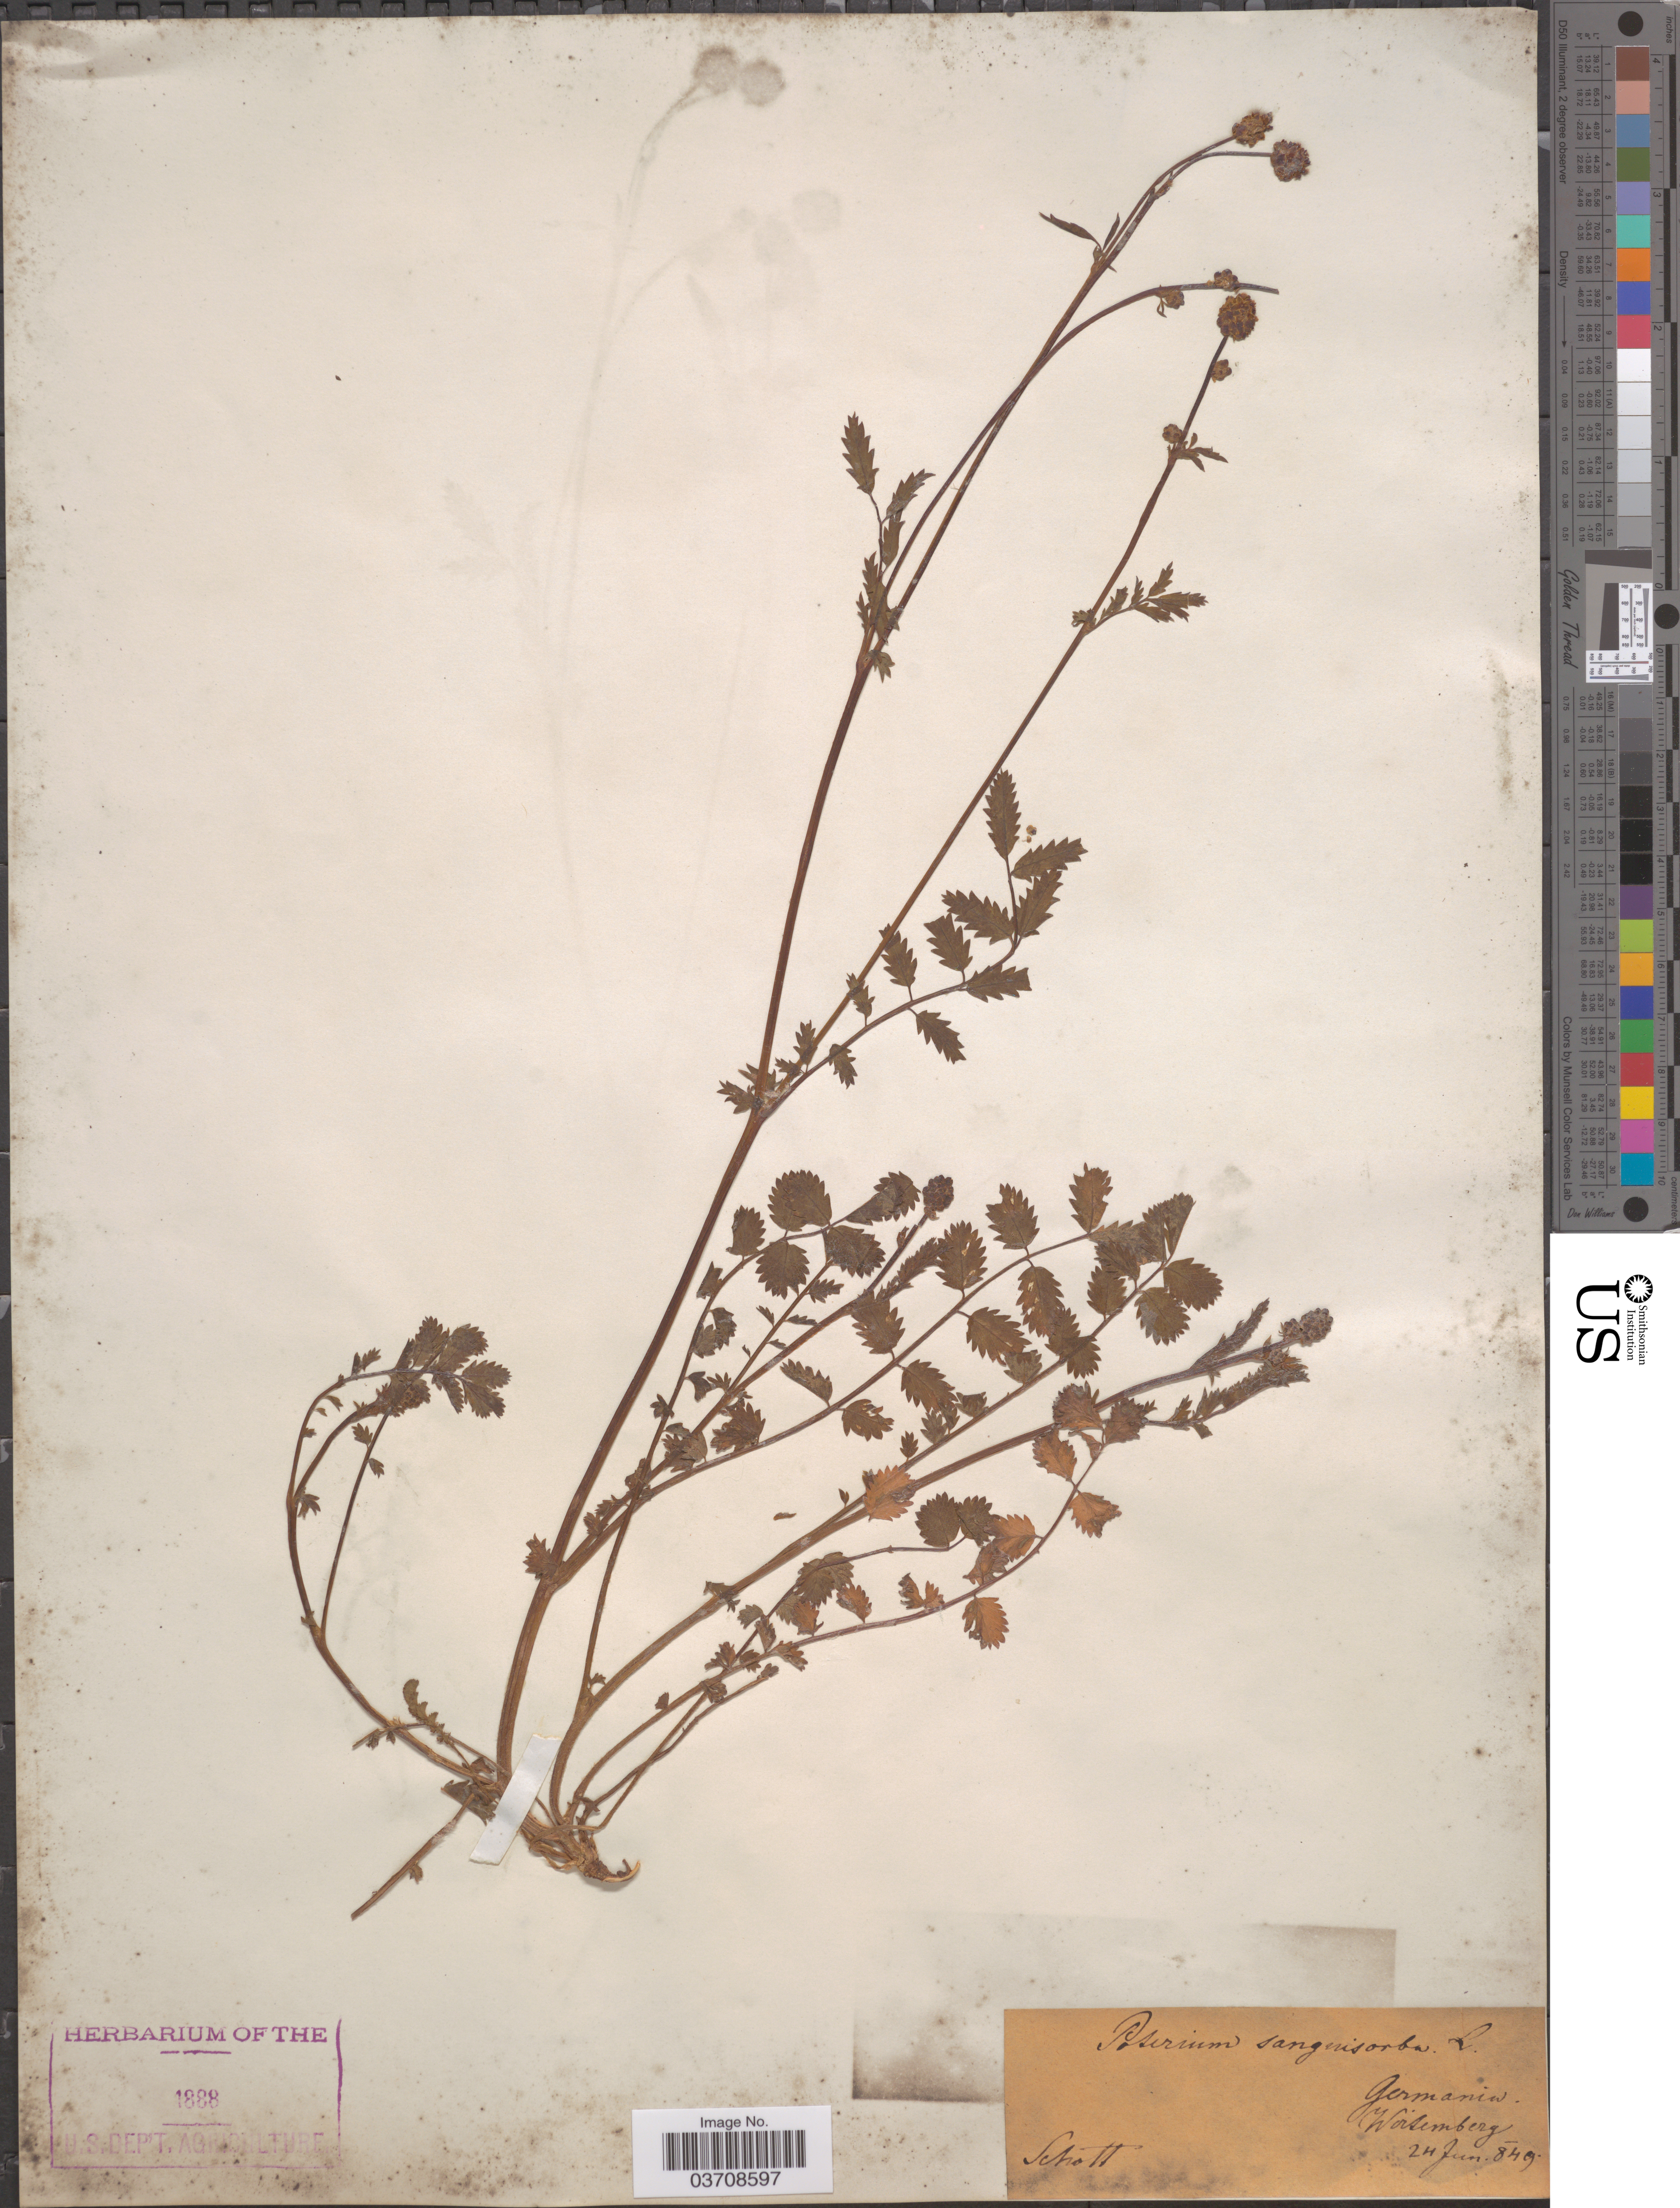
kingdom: Plantae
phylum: Tracheophyta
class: Magnoliopsida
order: Rosales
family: Rosaceae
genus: Sanguisorba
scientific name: Sanguisorba minor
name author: Scop.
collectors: Schott, --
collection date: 1849-06-24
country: Germany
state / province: Baden-württemberg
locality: Wirtemberg, Germania